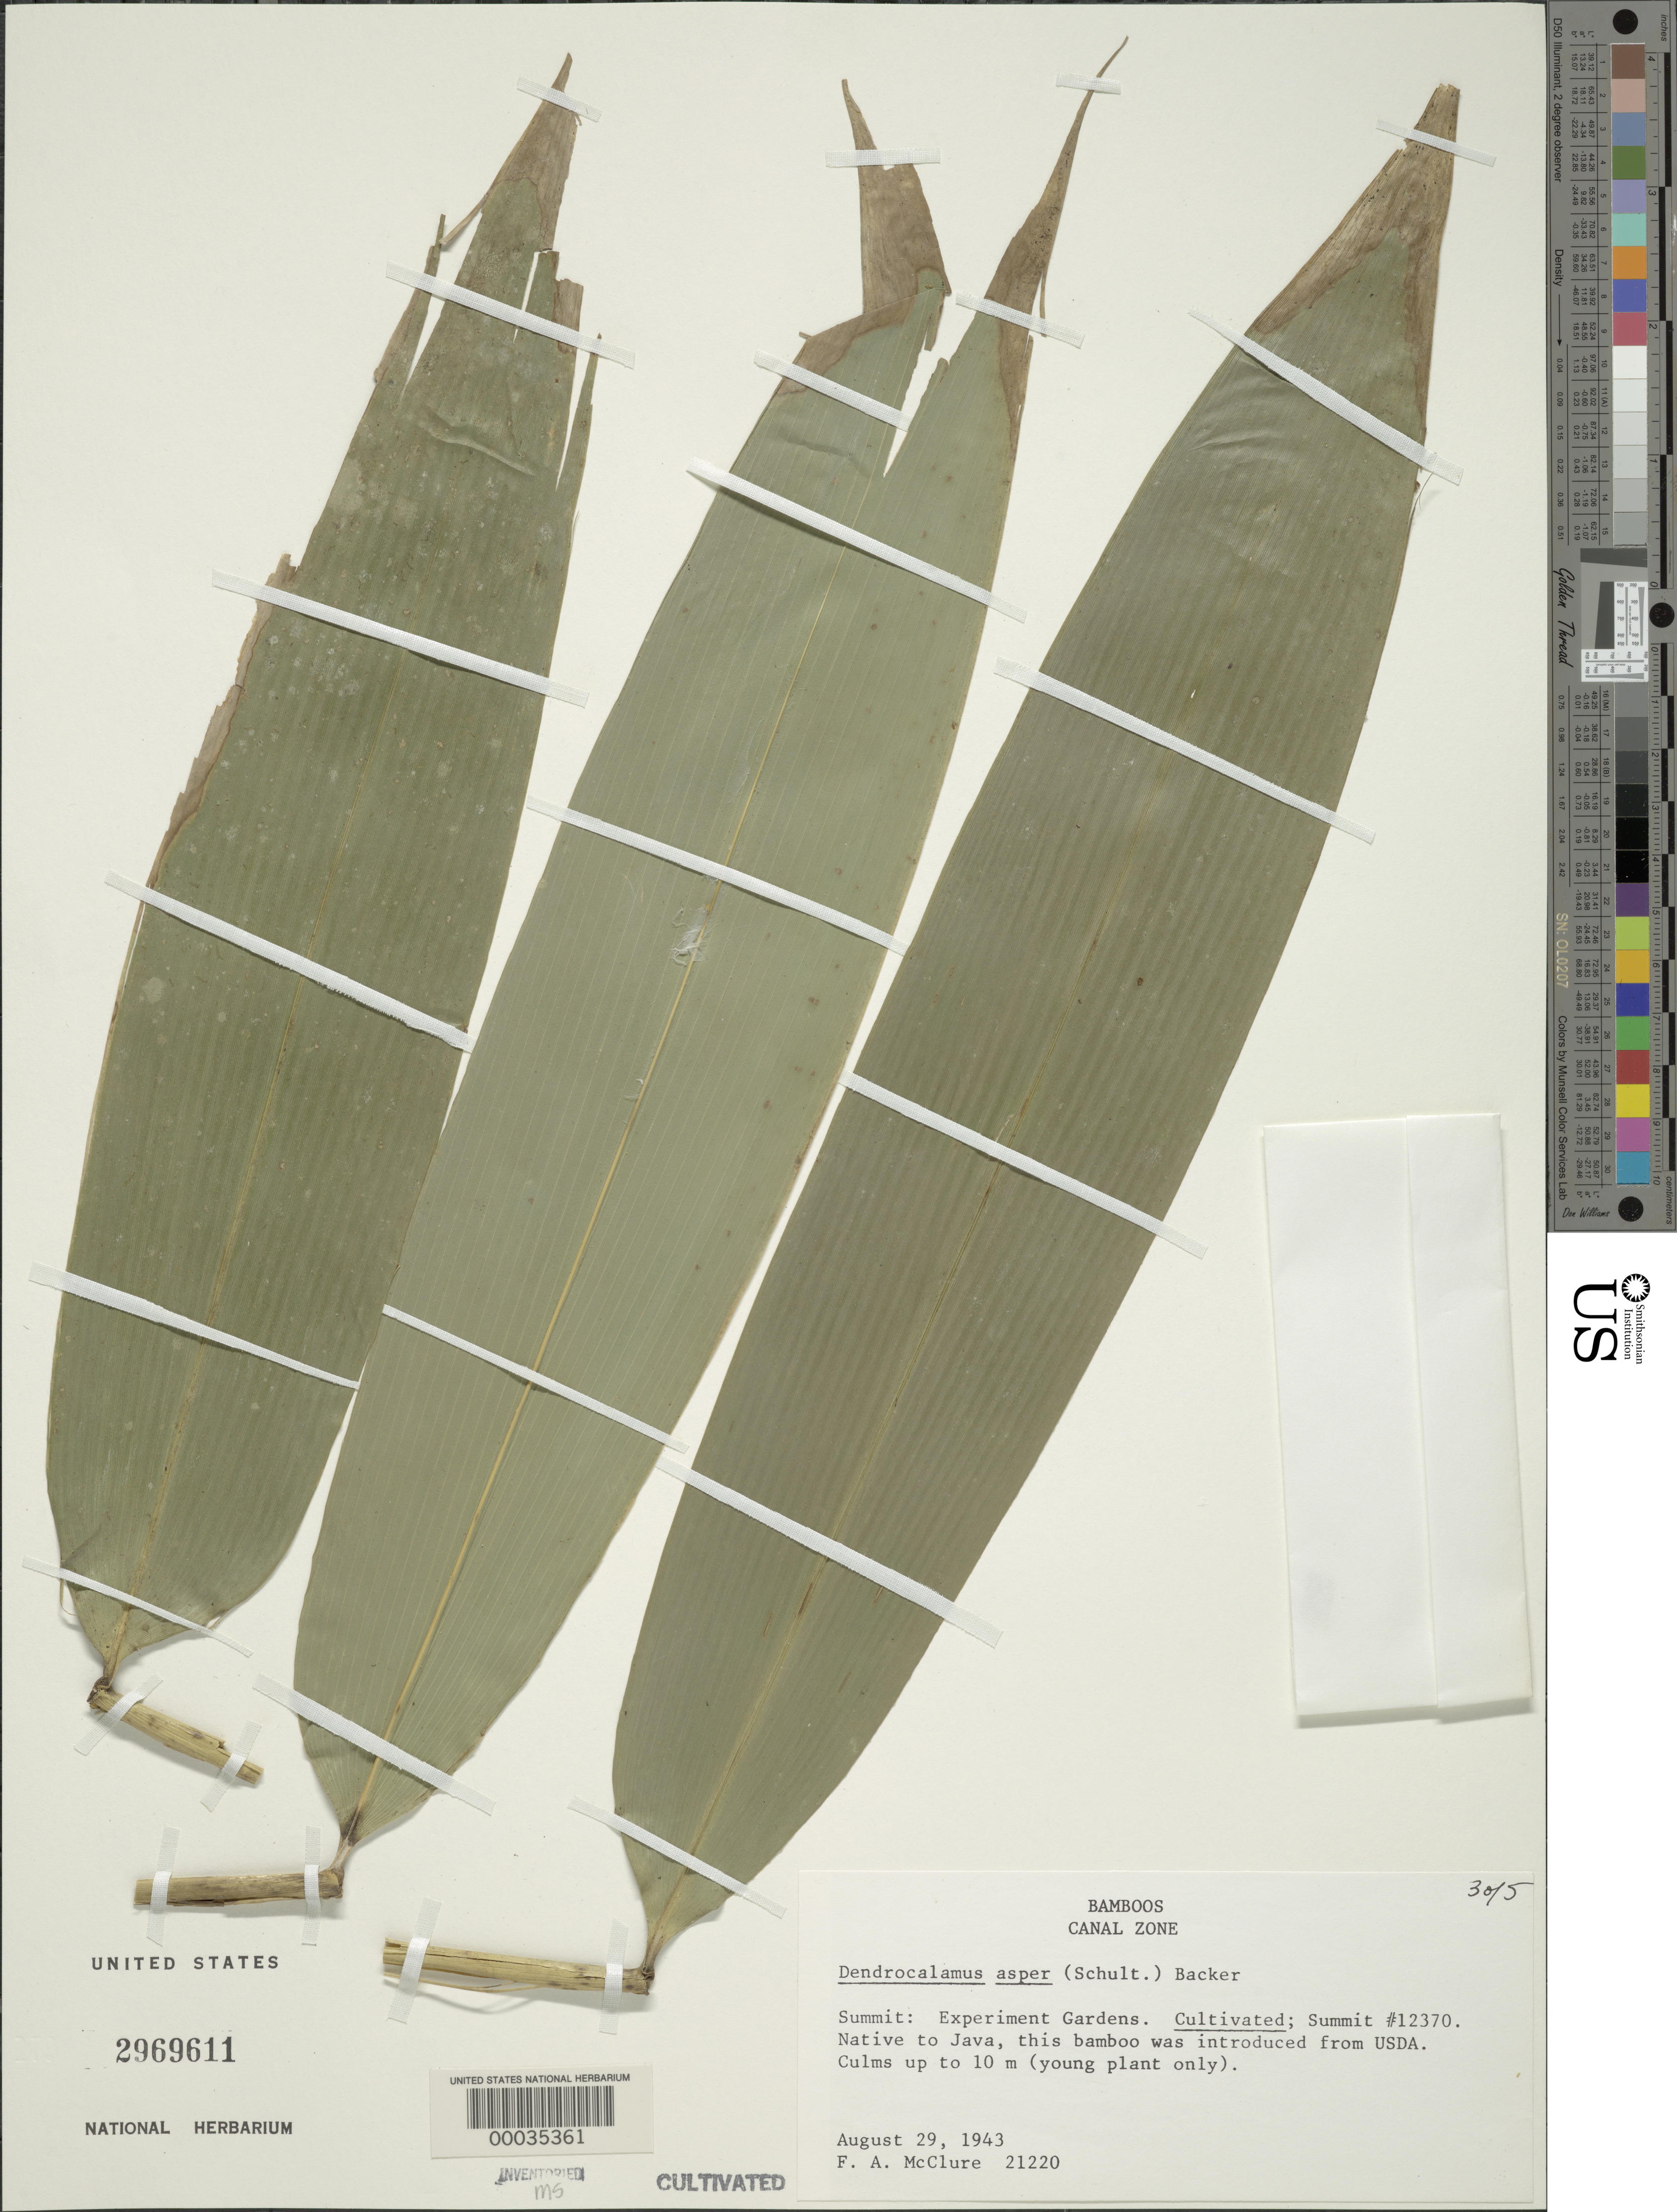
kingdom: Plantae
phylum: Tracheophyta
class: Liliopsida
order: Poales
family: Poaceae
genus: Dendrocalamus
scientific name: Dendrocalamus asper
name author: (Schult. & Schult. f.) Backer ex K. Heyne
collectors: F. A. McClure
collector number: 21220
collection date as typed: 29 Aug 1943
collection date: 1943-08-29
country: Panama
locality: Esperimental Gardens-summit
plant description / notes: PI 12370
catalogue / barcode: US 2969611